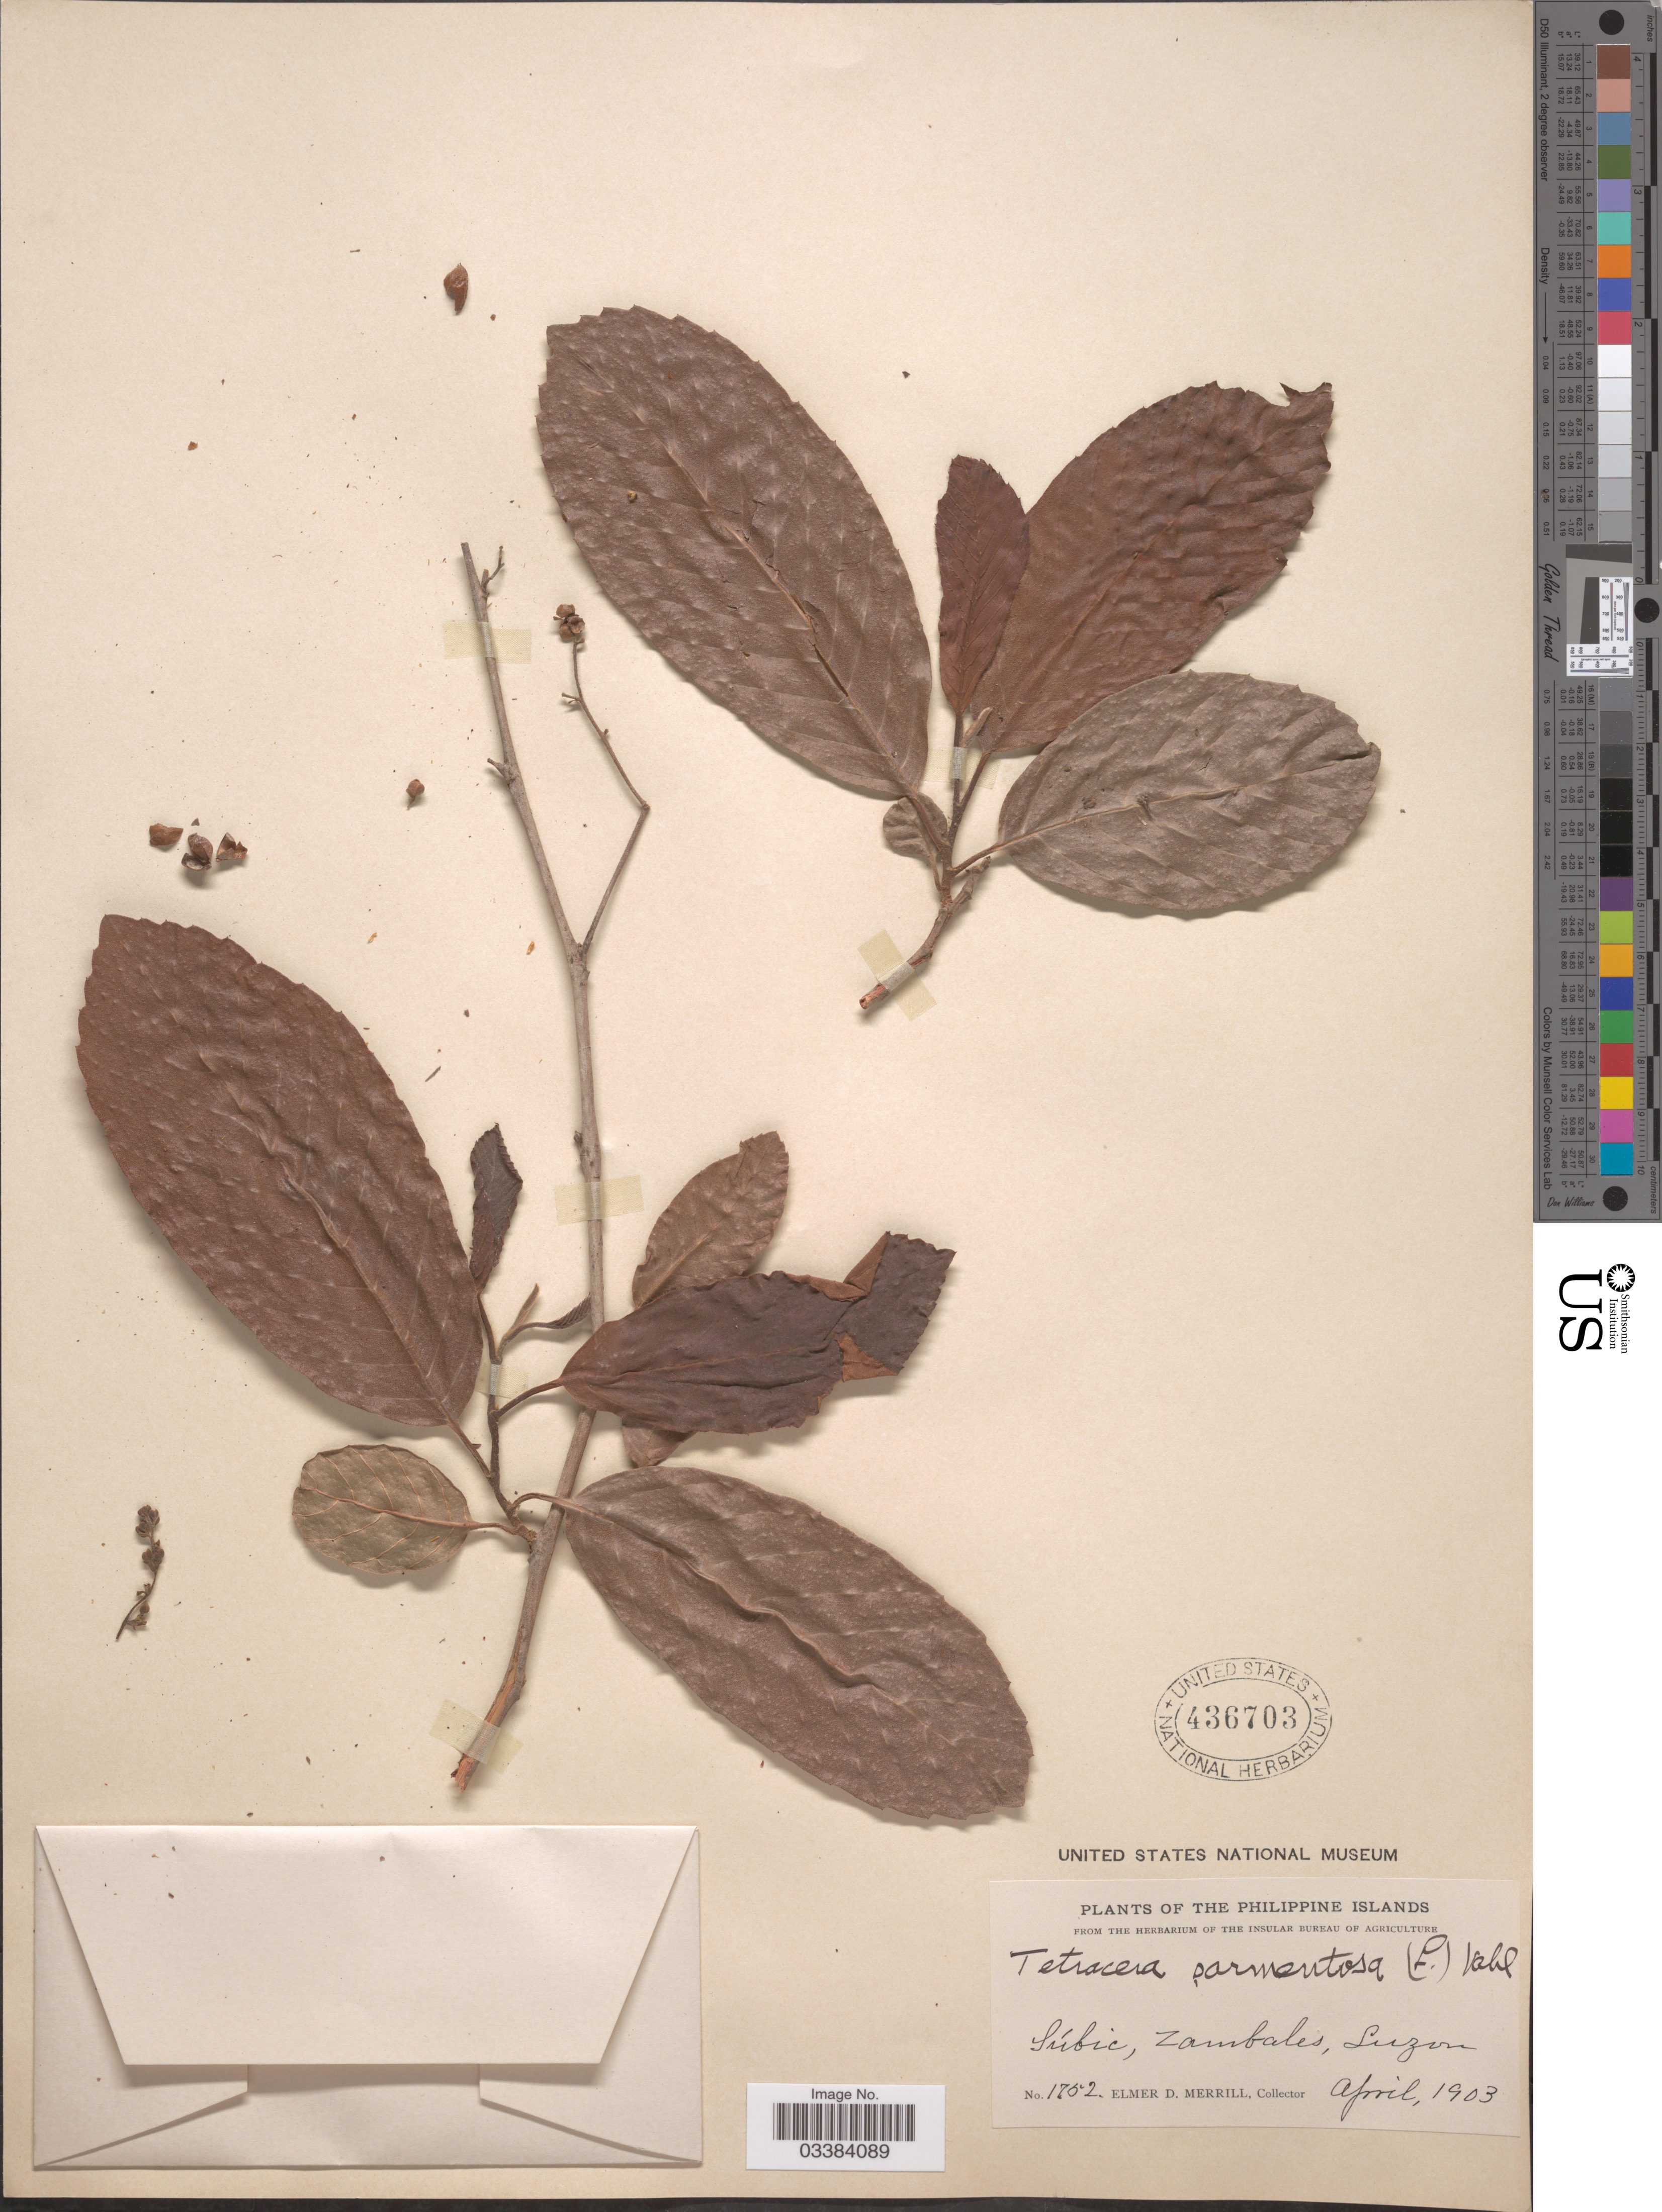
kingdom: Plantae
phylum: Tracheophyta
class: Magnoliopsida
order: Dilleniales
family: Dilleniaceae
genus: Tetracera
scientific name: Tetracera scandens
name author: (L.) Merr.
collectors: E. D. Merrill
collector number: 1752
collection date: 1903-04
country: Philippines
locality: The Philippine Islands. Súbic, Zambales, Luzon.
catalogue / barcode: US 436703